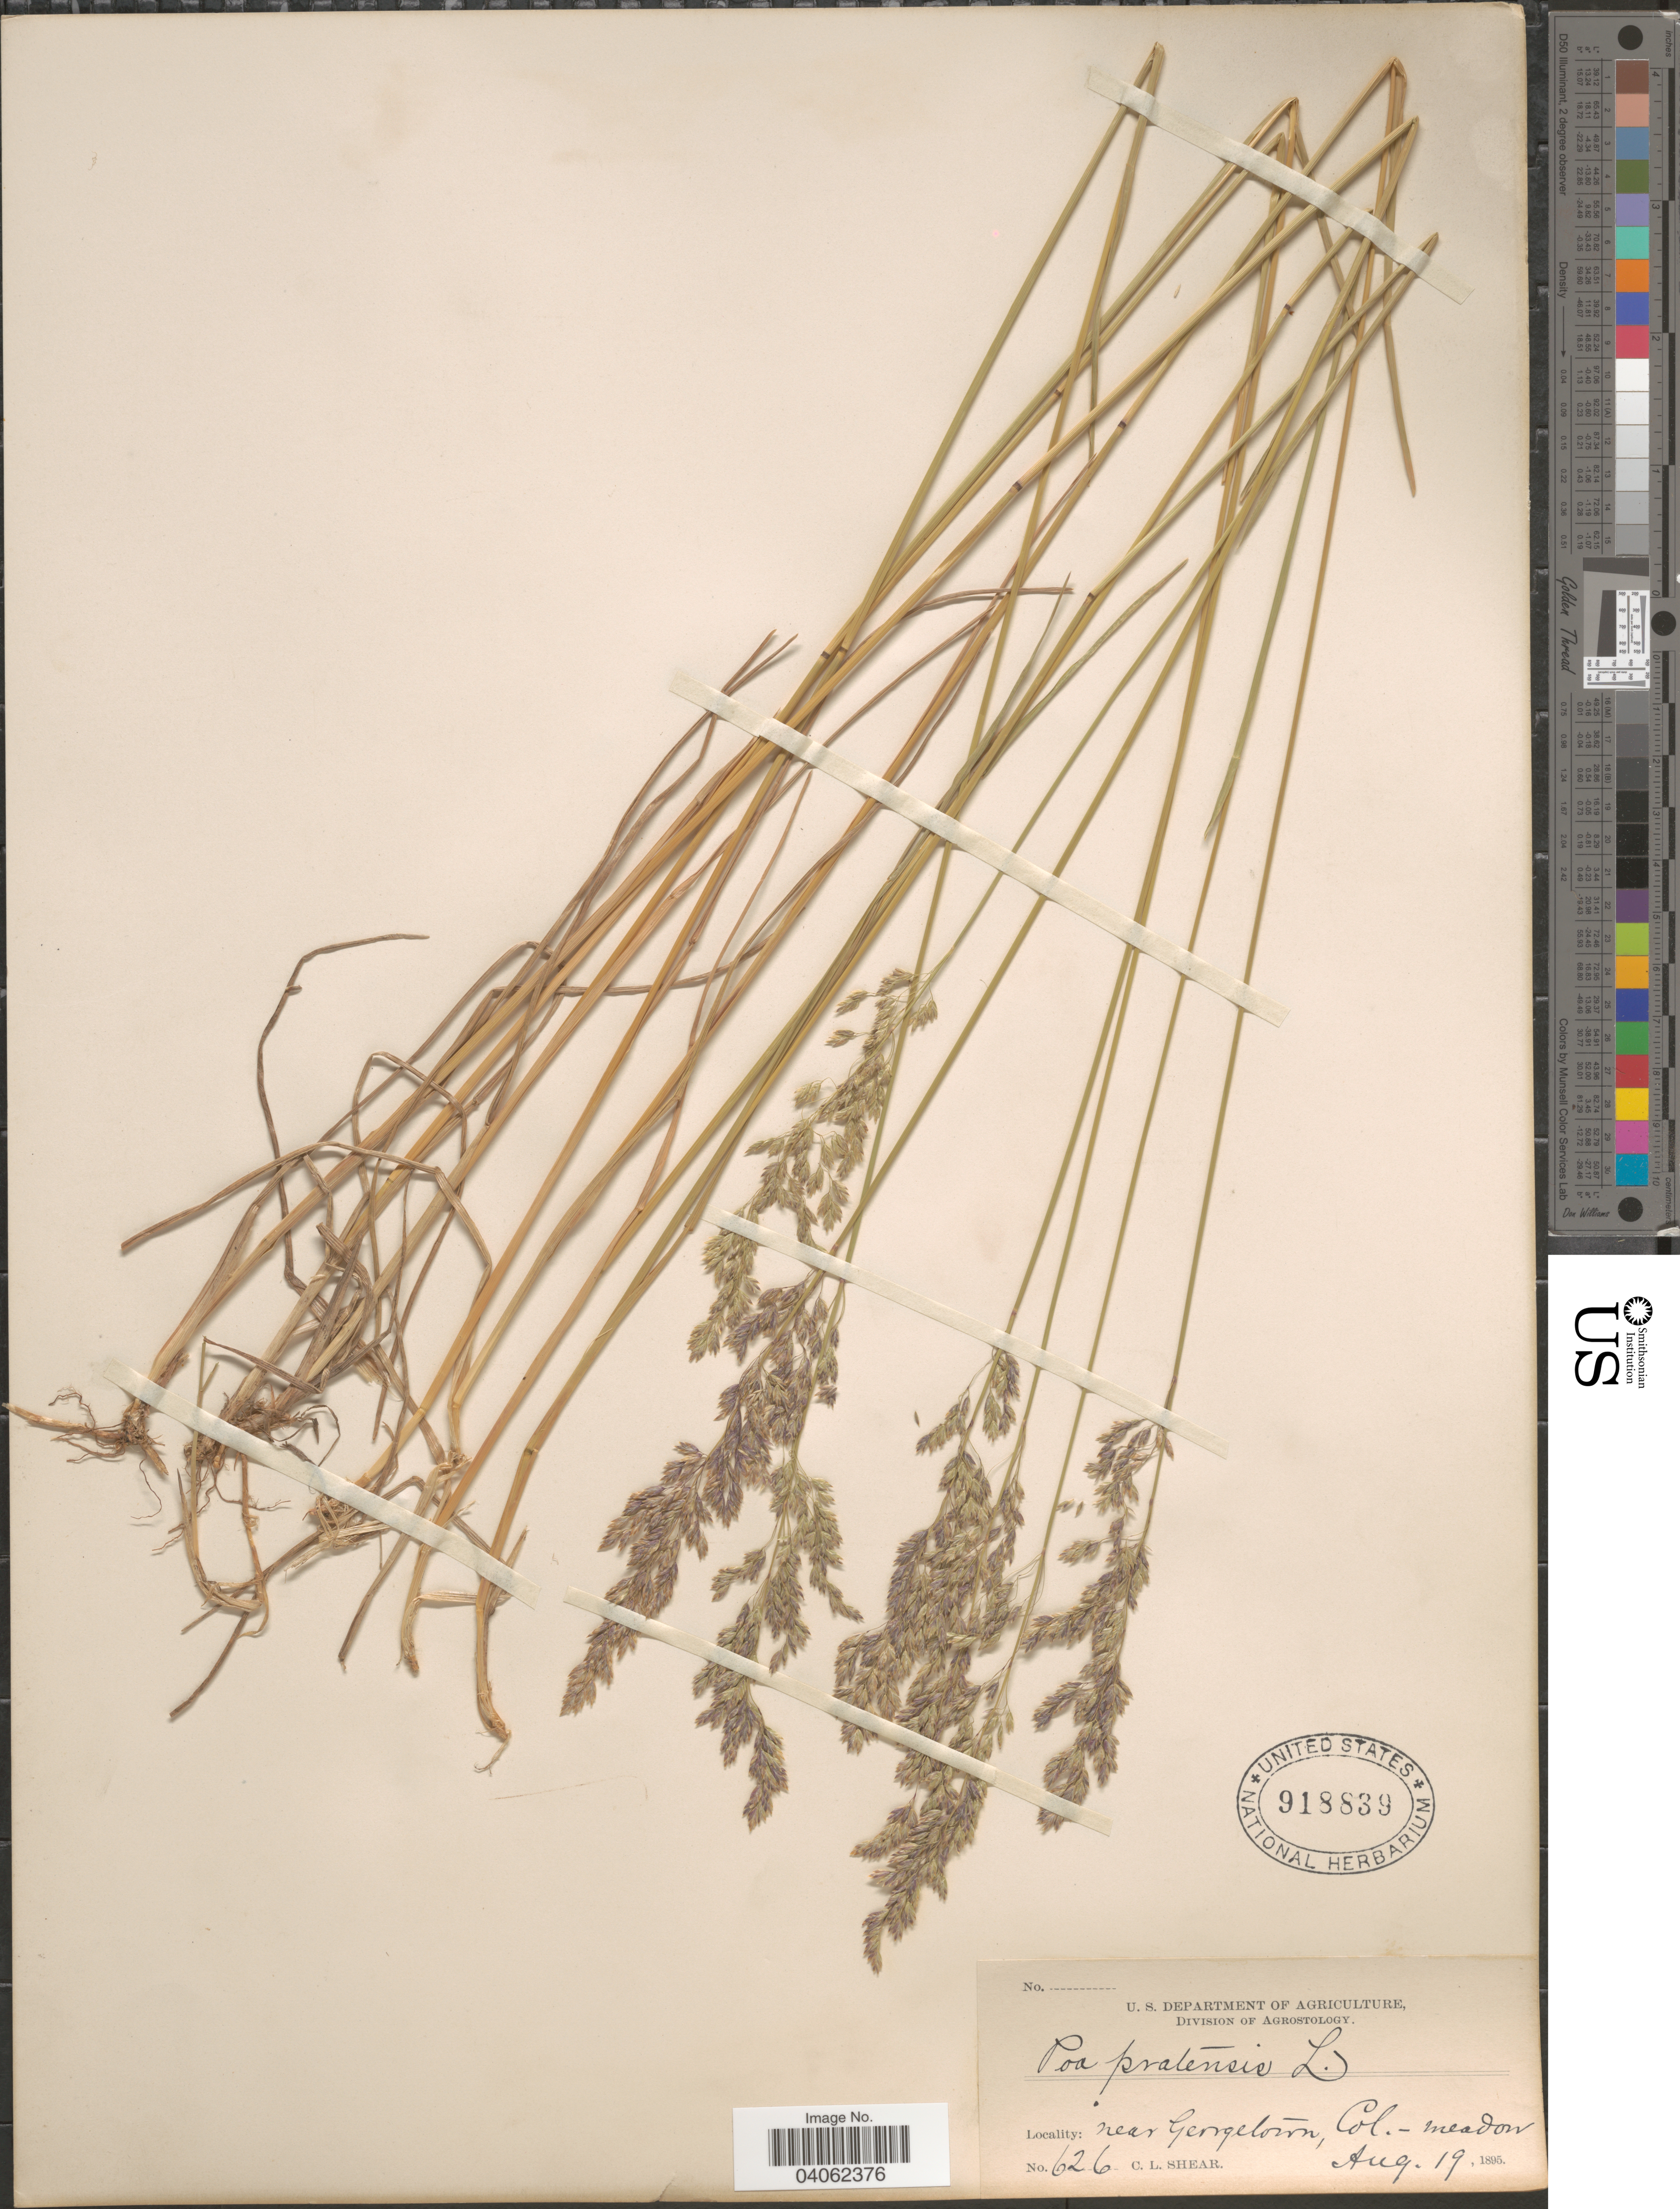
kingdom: Plantae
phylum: Tracheophyta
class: Liliopsida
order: Poales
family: Poaceae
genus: Poa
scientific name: Poa pratensis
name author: L.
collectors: C. L. Shear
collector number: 626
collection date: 1895-08-19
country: United States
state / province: Colorado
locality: Near Georgetown, meadow.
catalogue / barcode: US 918839